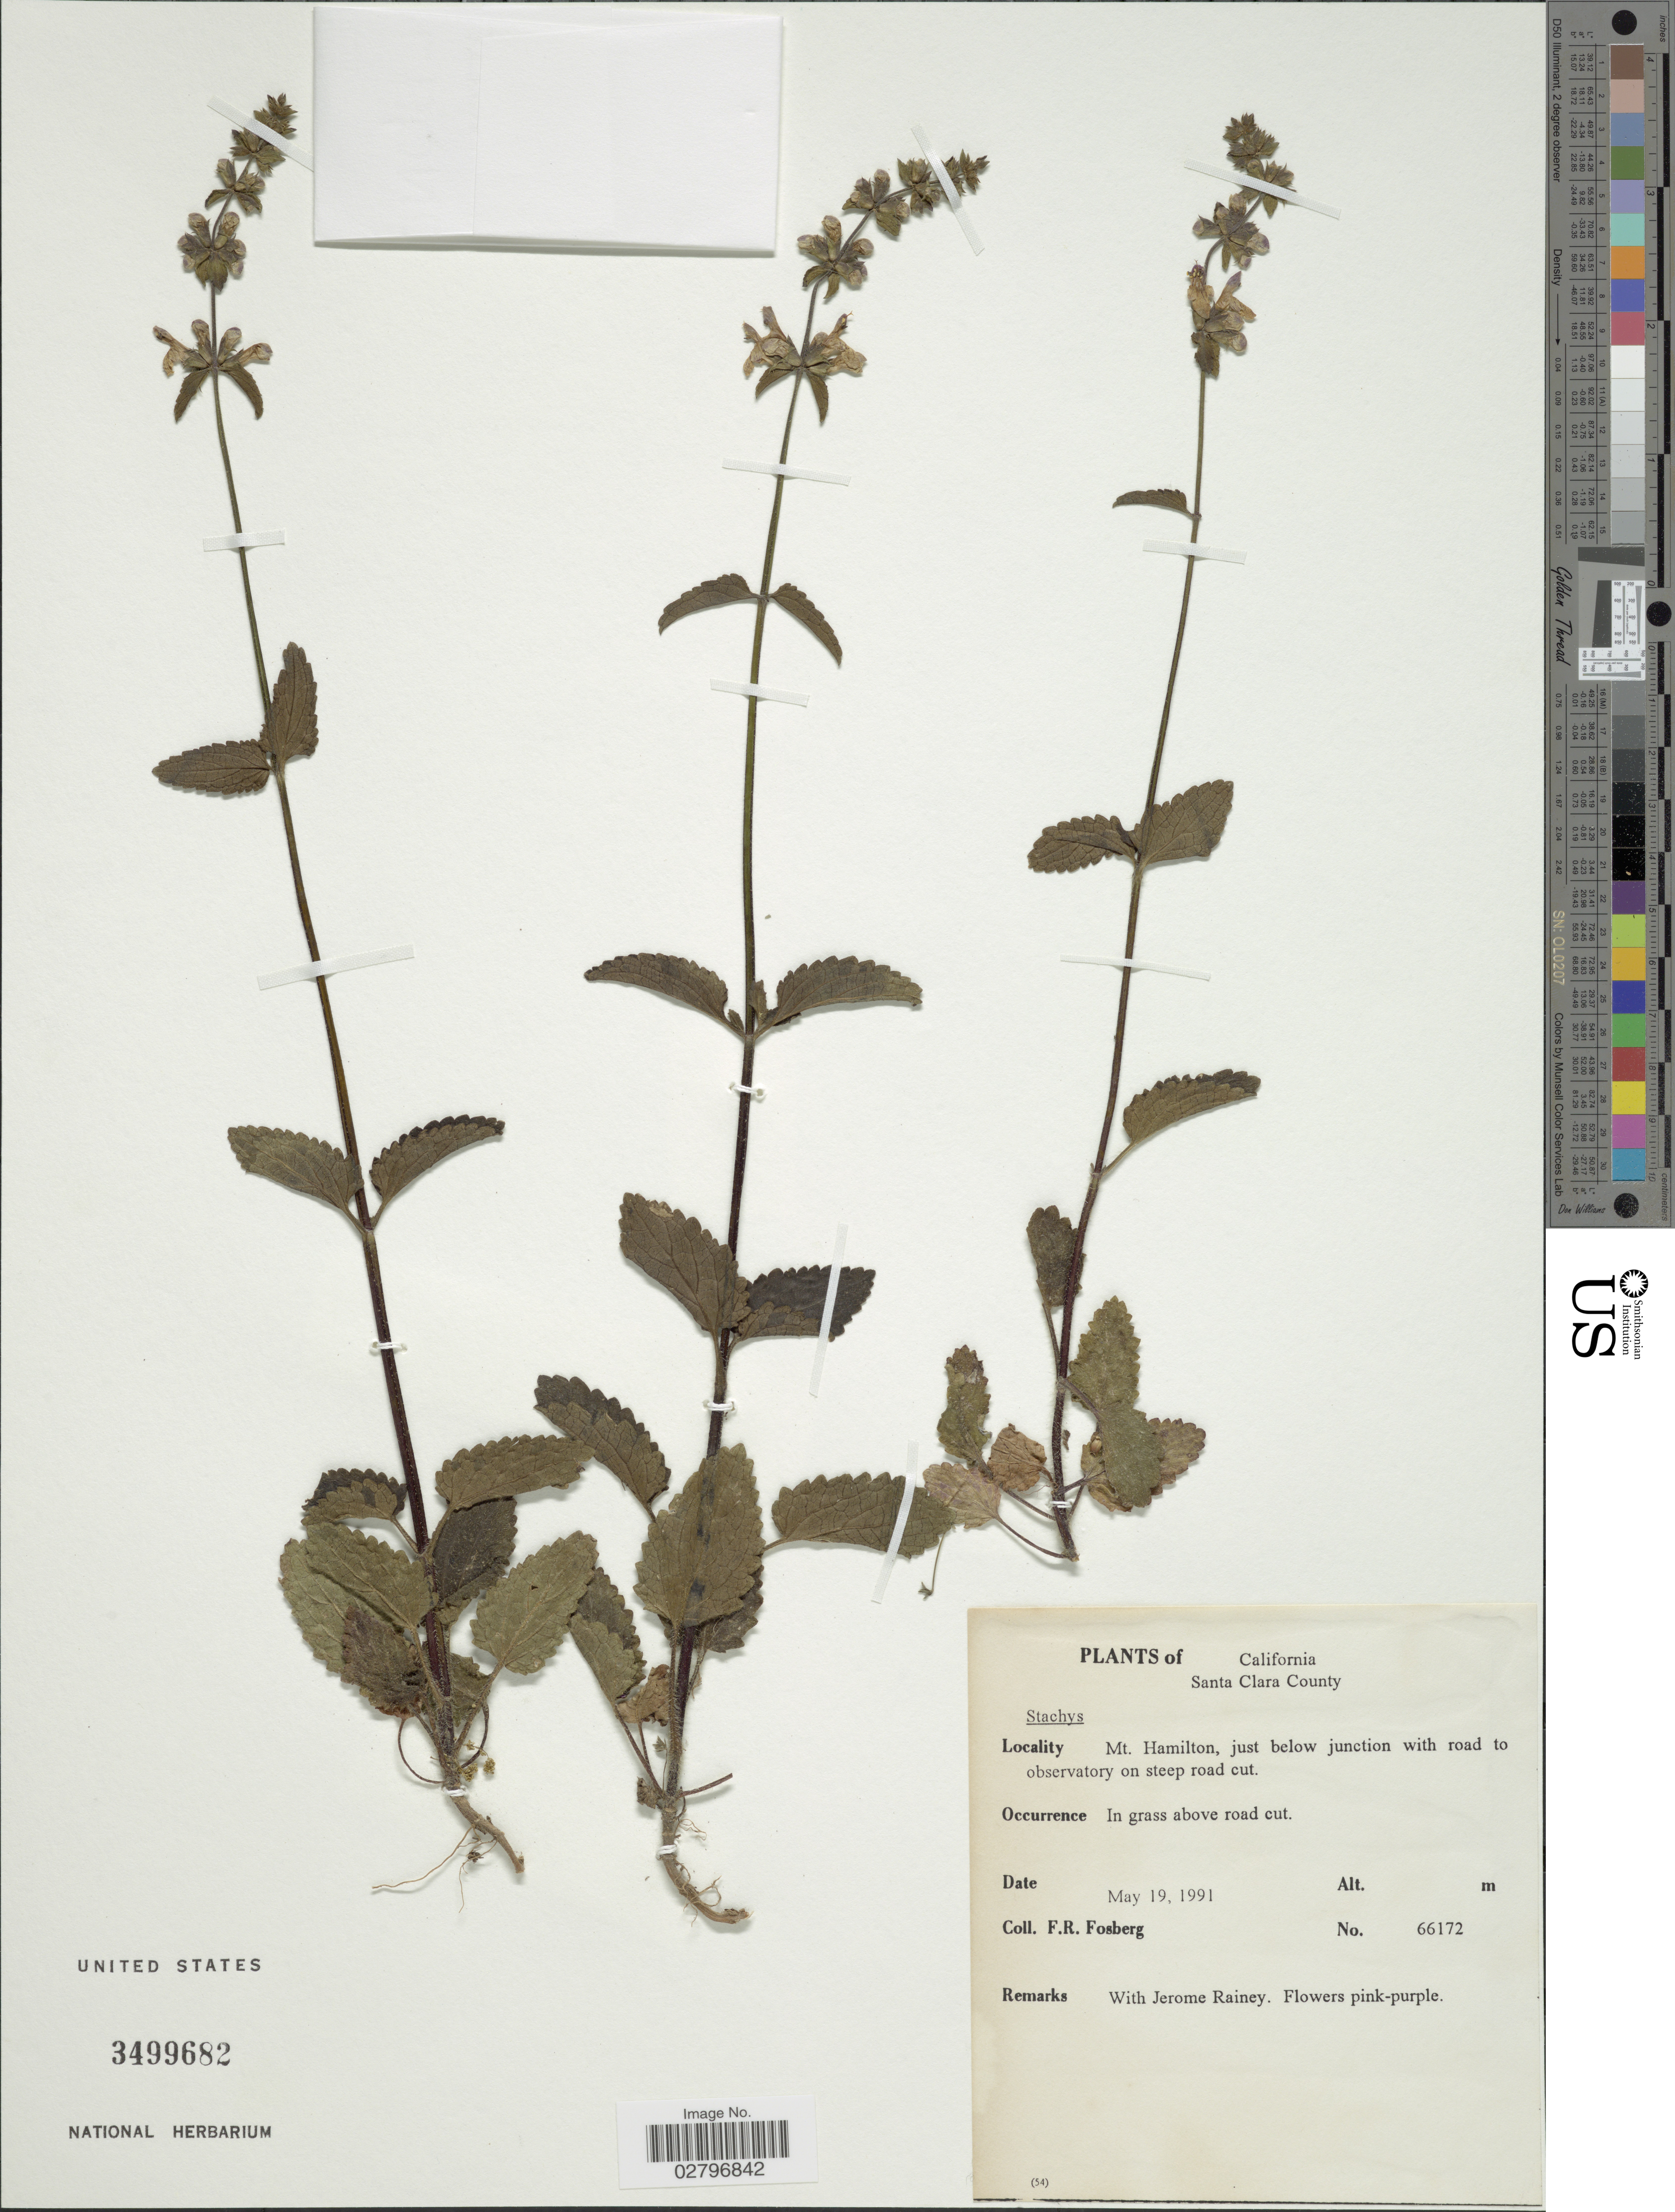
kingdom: Plantae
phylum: Tracheophyta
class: Magnoliopsida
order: Lamiales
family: Lamiaceae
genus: Stachys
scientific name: Stachys sp.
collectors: F. R. Fosberg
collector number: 66172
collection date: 1991-05-19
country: United States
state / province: California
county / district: Santa Clara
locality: Santa Clara County, Mt. Hamilton, just below junction with road to observatory on steep road cut.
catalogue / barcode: US 3499682